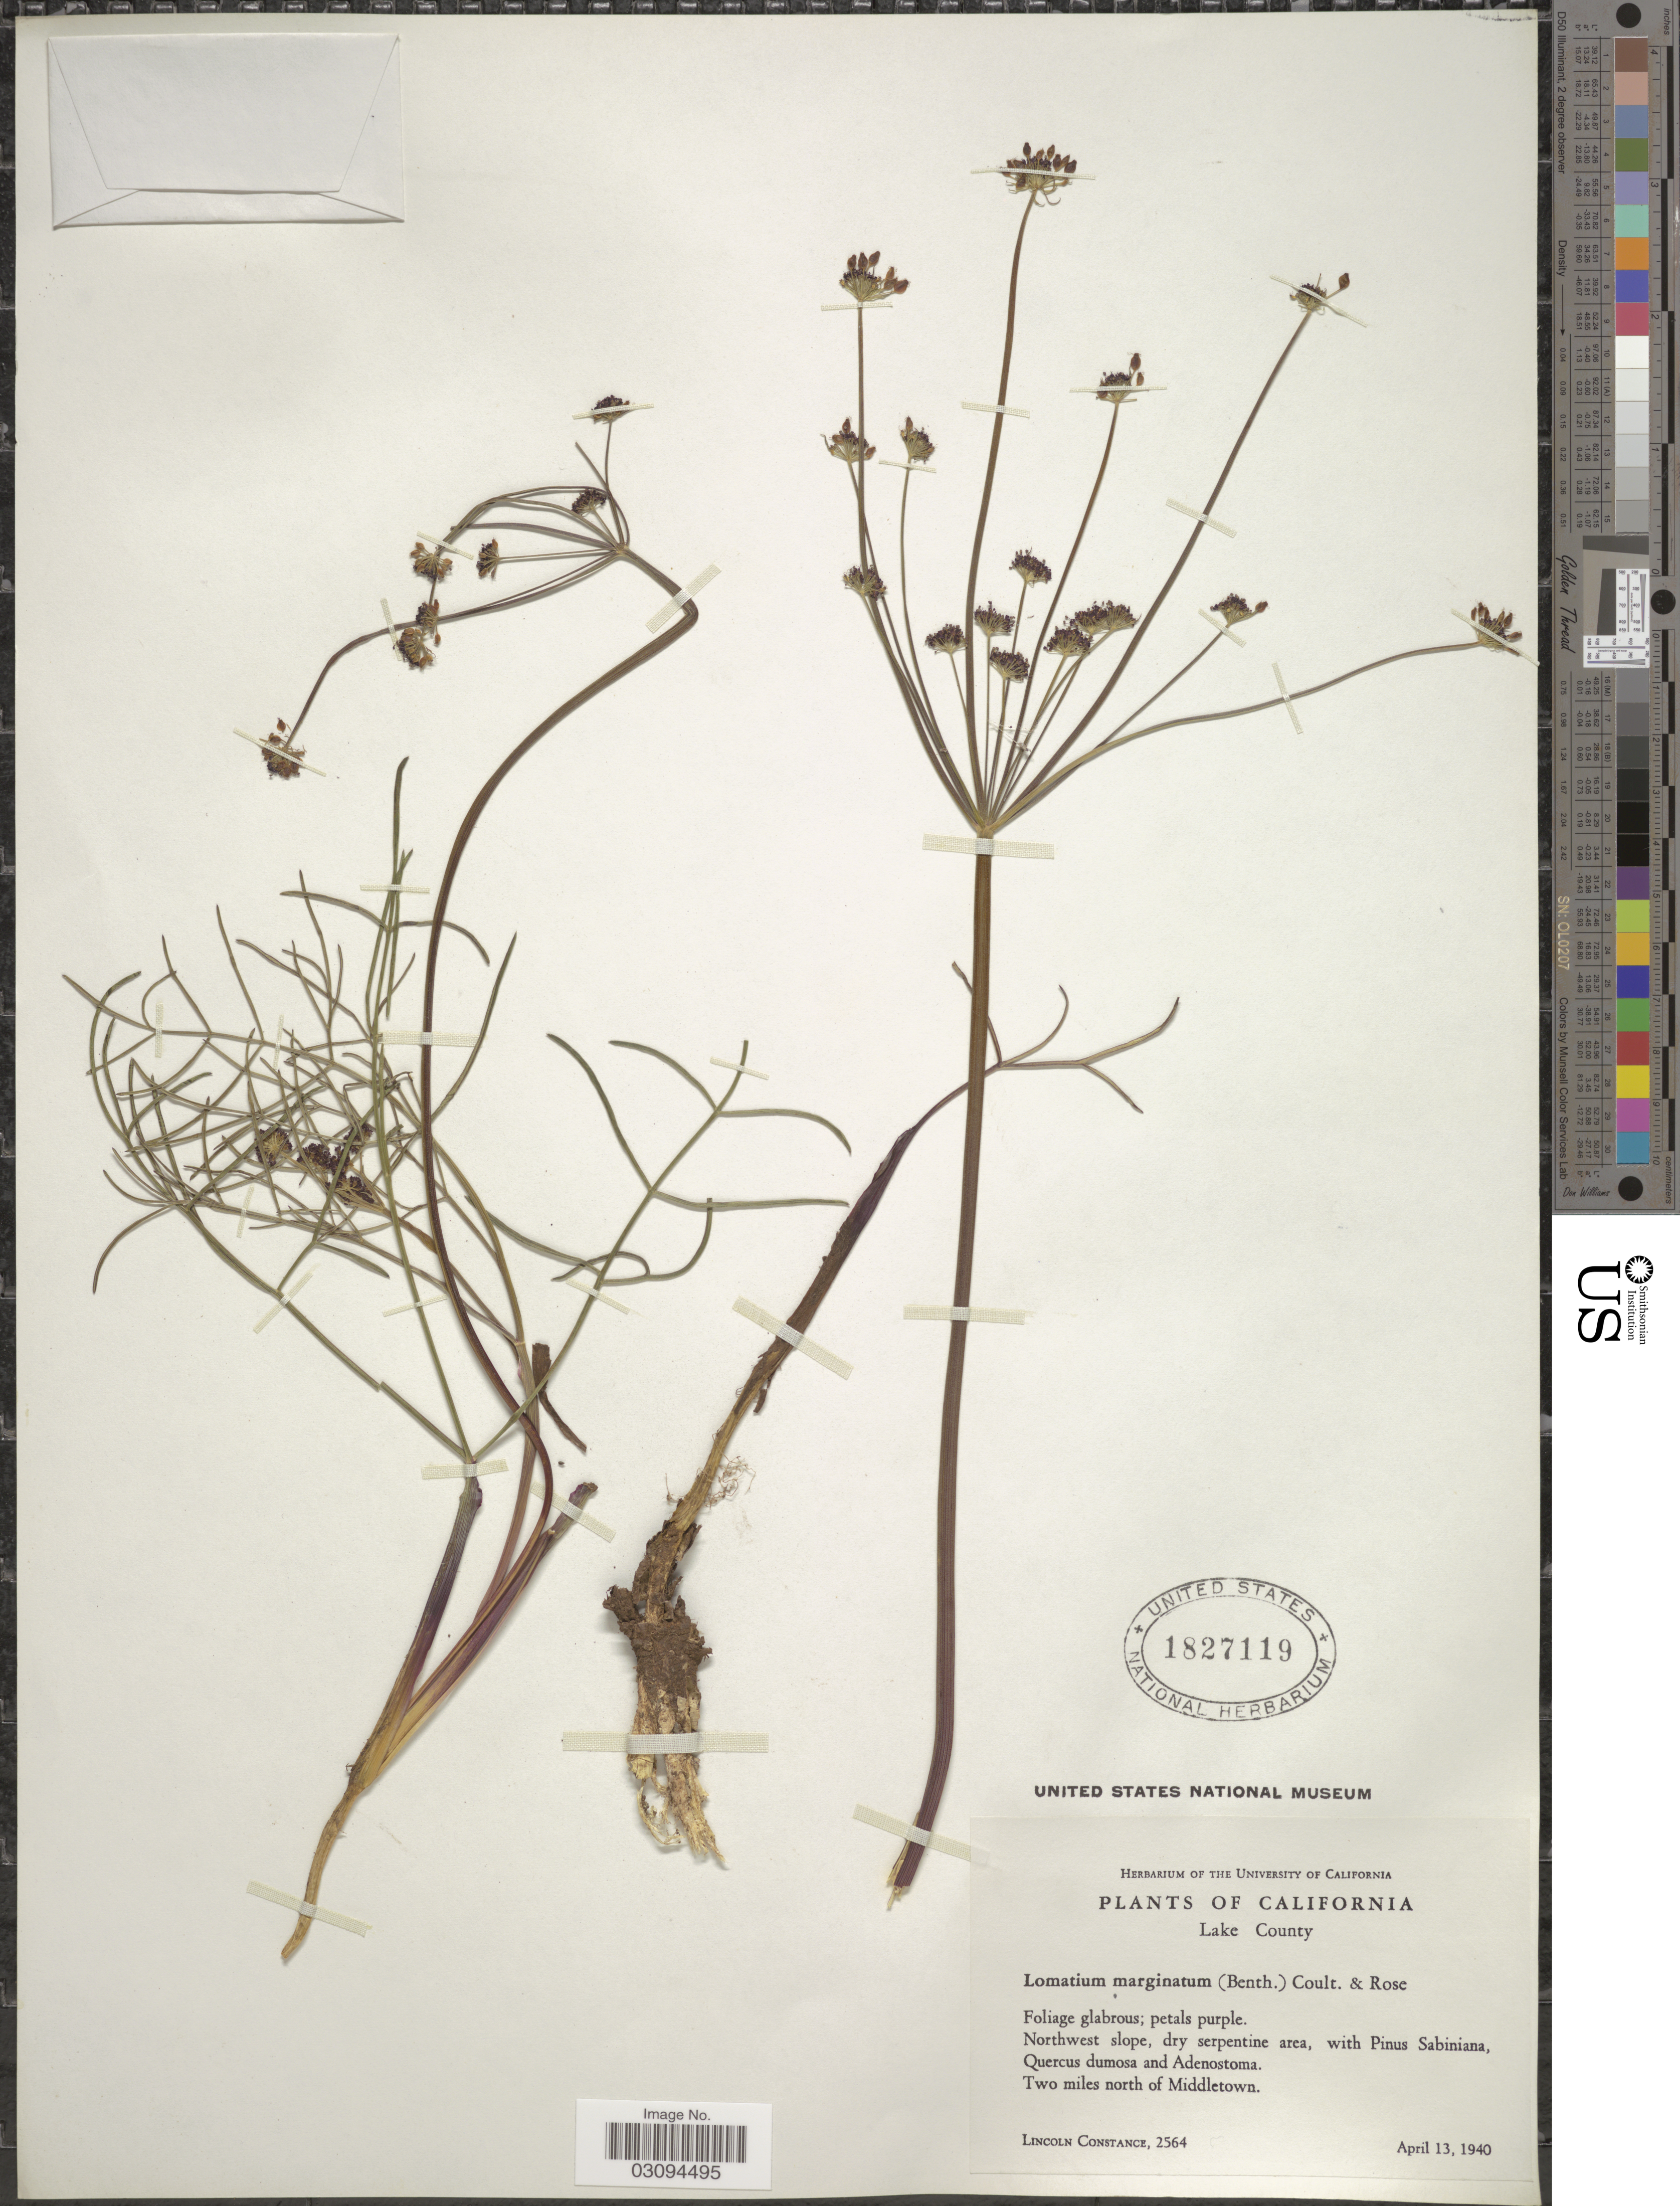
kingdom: Plantae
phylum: Tracheophyta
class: Magnoliopsida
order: Apiales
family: Apiaceae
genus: Lomatium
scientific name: Lomatium marginatum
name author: (Benth.) J.M. Coult. & Rose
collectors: L. Constance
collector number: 2564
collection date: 1940-04-13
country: United States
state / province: California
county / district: Lake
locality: Lake County. Two miles north of Middletown.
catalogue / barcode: US 1827119